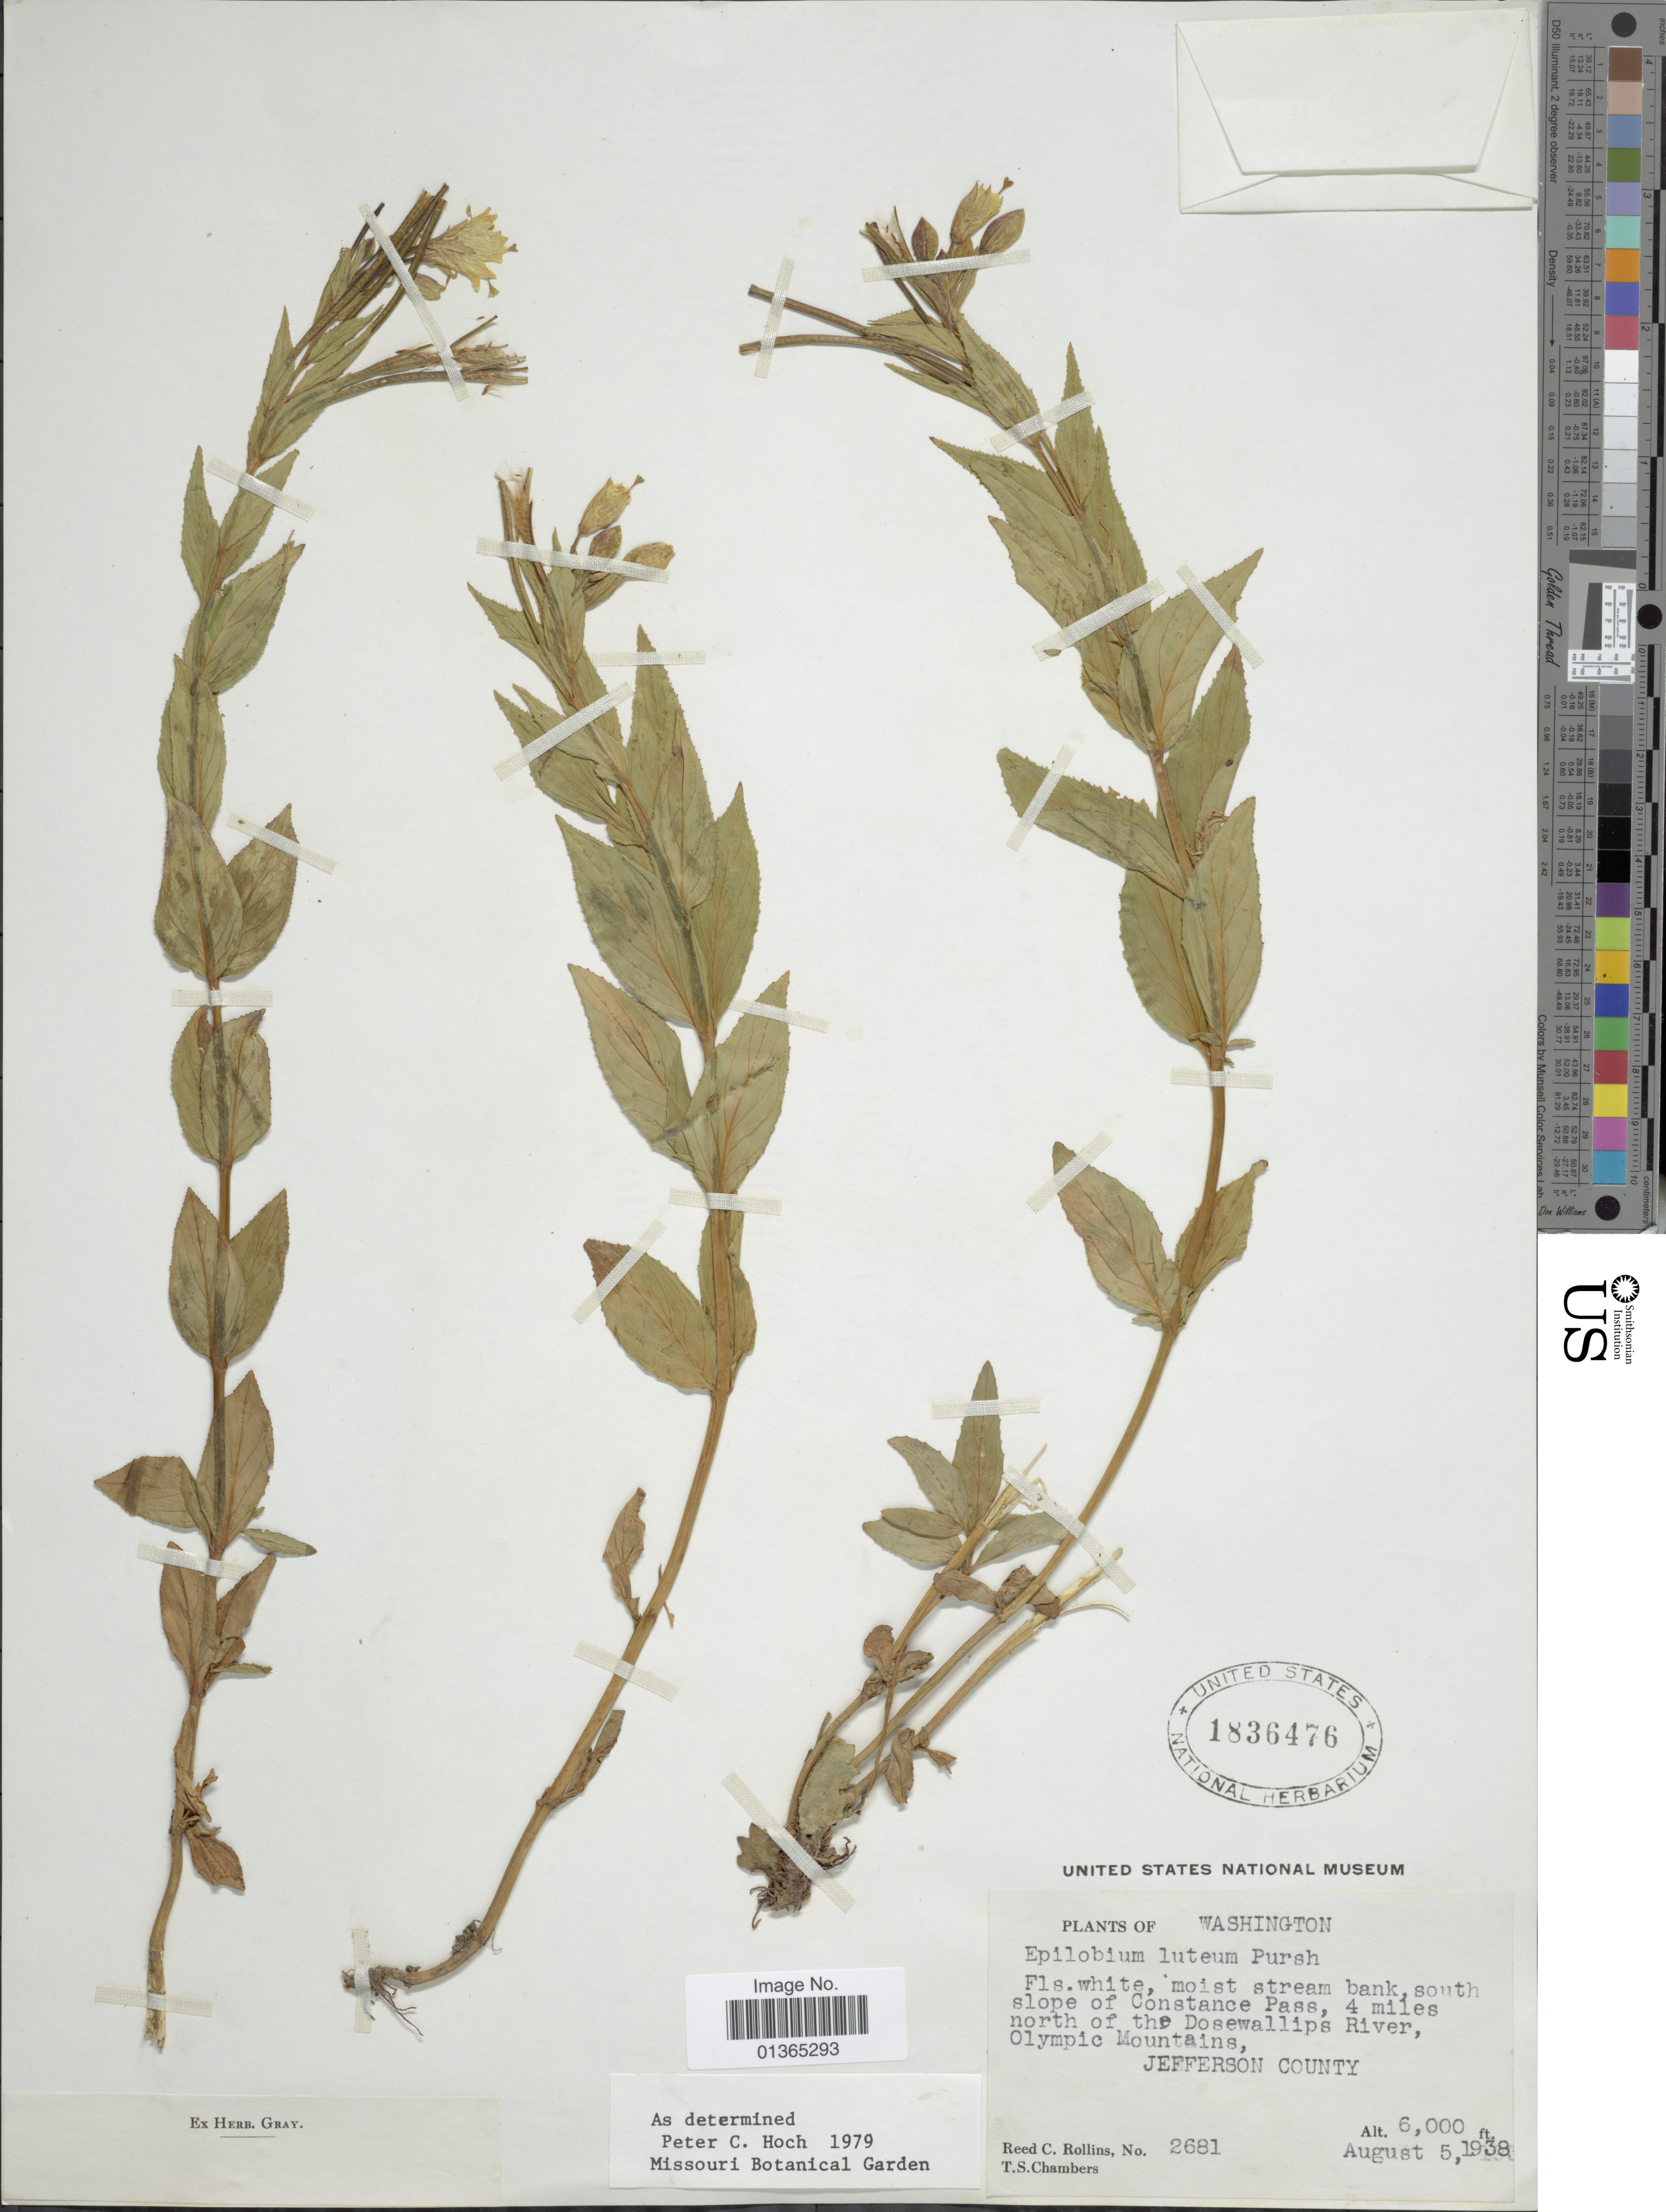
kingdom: Plantae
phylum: Tracheophyta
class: Magnoliopsida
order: Myrtales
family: Onagraceae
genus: Epilobium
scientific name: Epilobium luteum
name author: Pursh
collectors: R. C. Rollins & T. Chambers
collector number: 2681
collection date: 1938-08-05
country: United States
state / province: Washington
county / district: Jefferson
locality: Moist stream bank, south slope of Constance Pass, 4 miles north of the Dosewallips River, Olympic Mountains, Jefferson County.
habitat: moist stream bank, south slope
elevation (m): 1829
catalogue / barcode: US 1836476